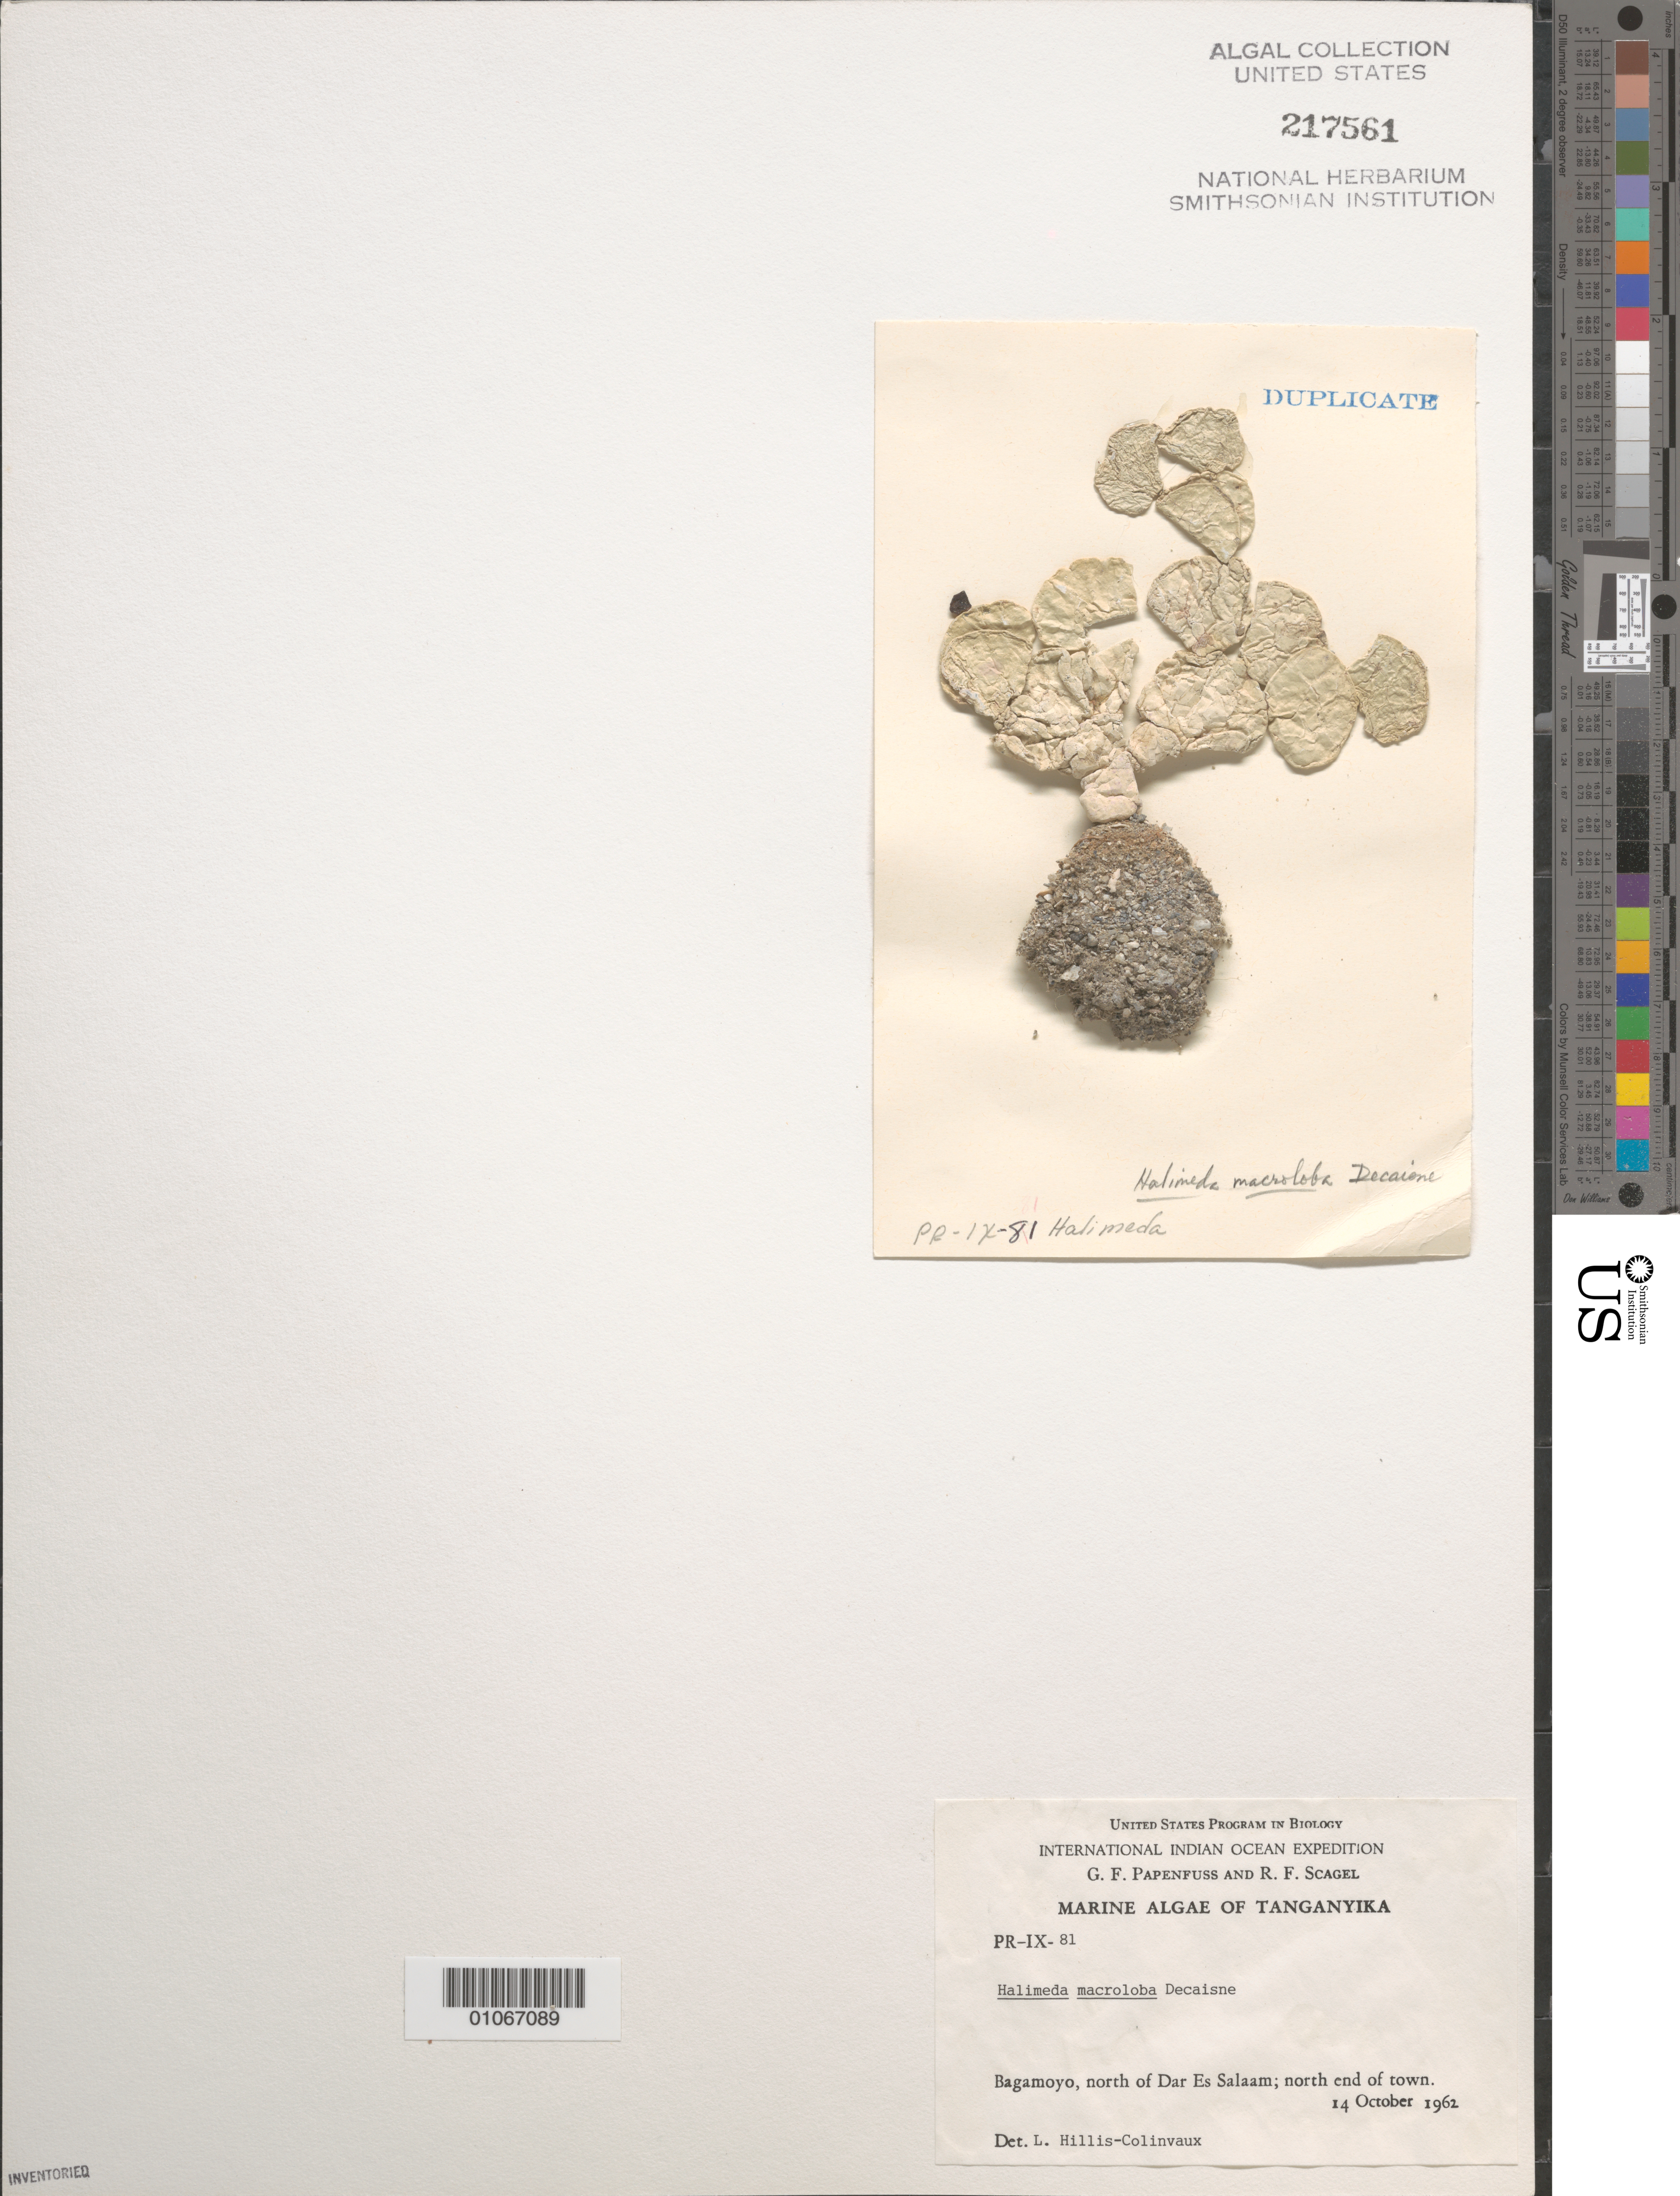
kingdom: Plantae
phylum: Chlorophyta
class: Ulvophyceae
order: Bryopsidales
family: Halimedaceae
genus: Halimeda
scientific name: Halimeda macroloba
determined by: Hillis-Colinvaux, L.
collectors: G. Papenfuss & R. F. Scagel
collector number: PR-IX-81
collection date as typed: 14 Oct 1962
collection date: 1962-10-14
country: Tanzania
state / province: Pwani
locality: Bagamoyo, north of Dar Es Salaam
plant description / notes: International Indian Ocean Expedition, 1962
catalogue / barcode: US 217561